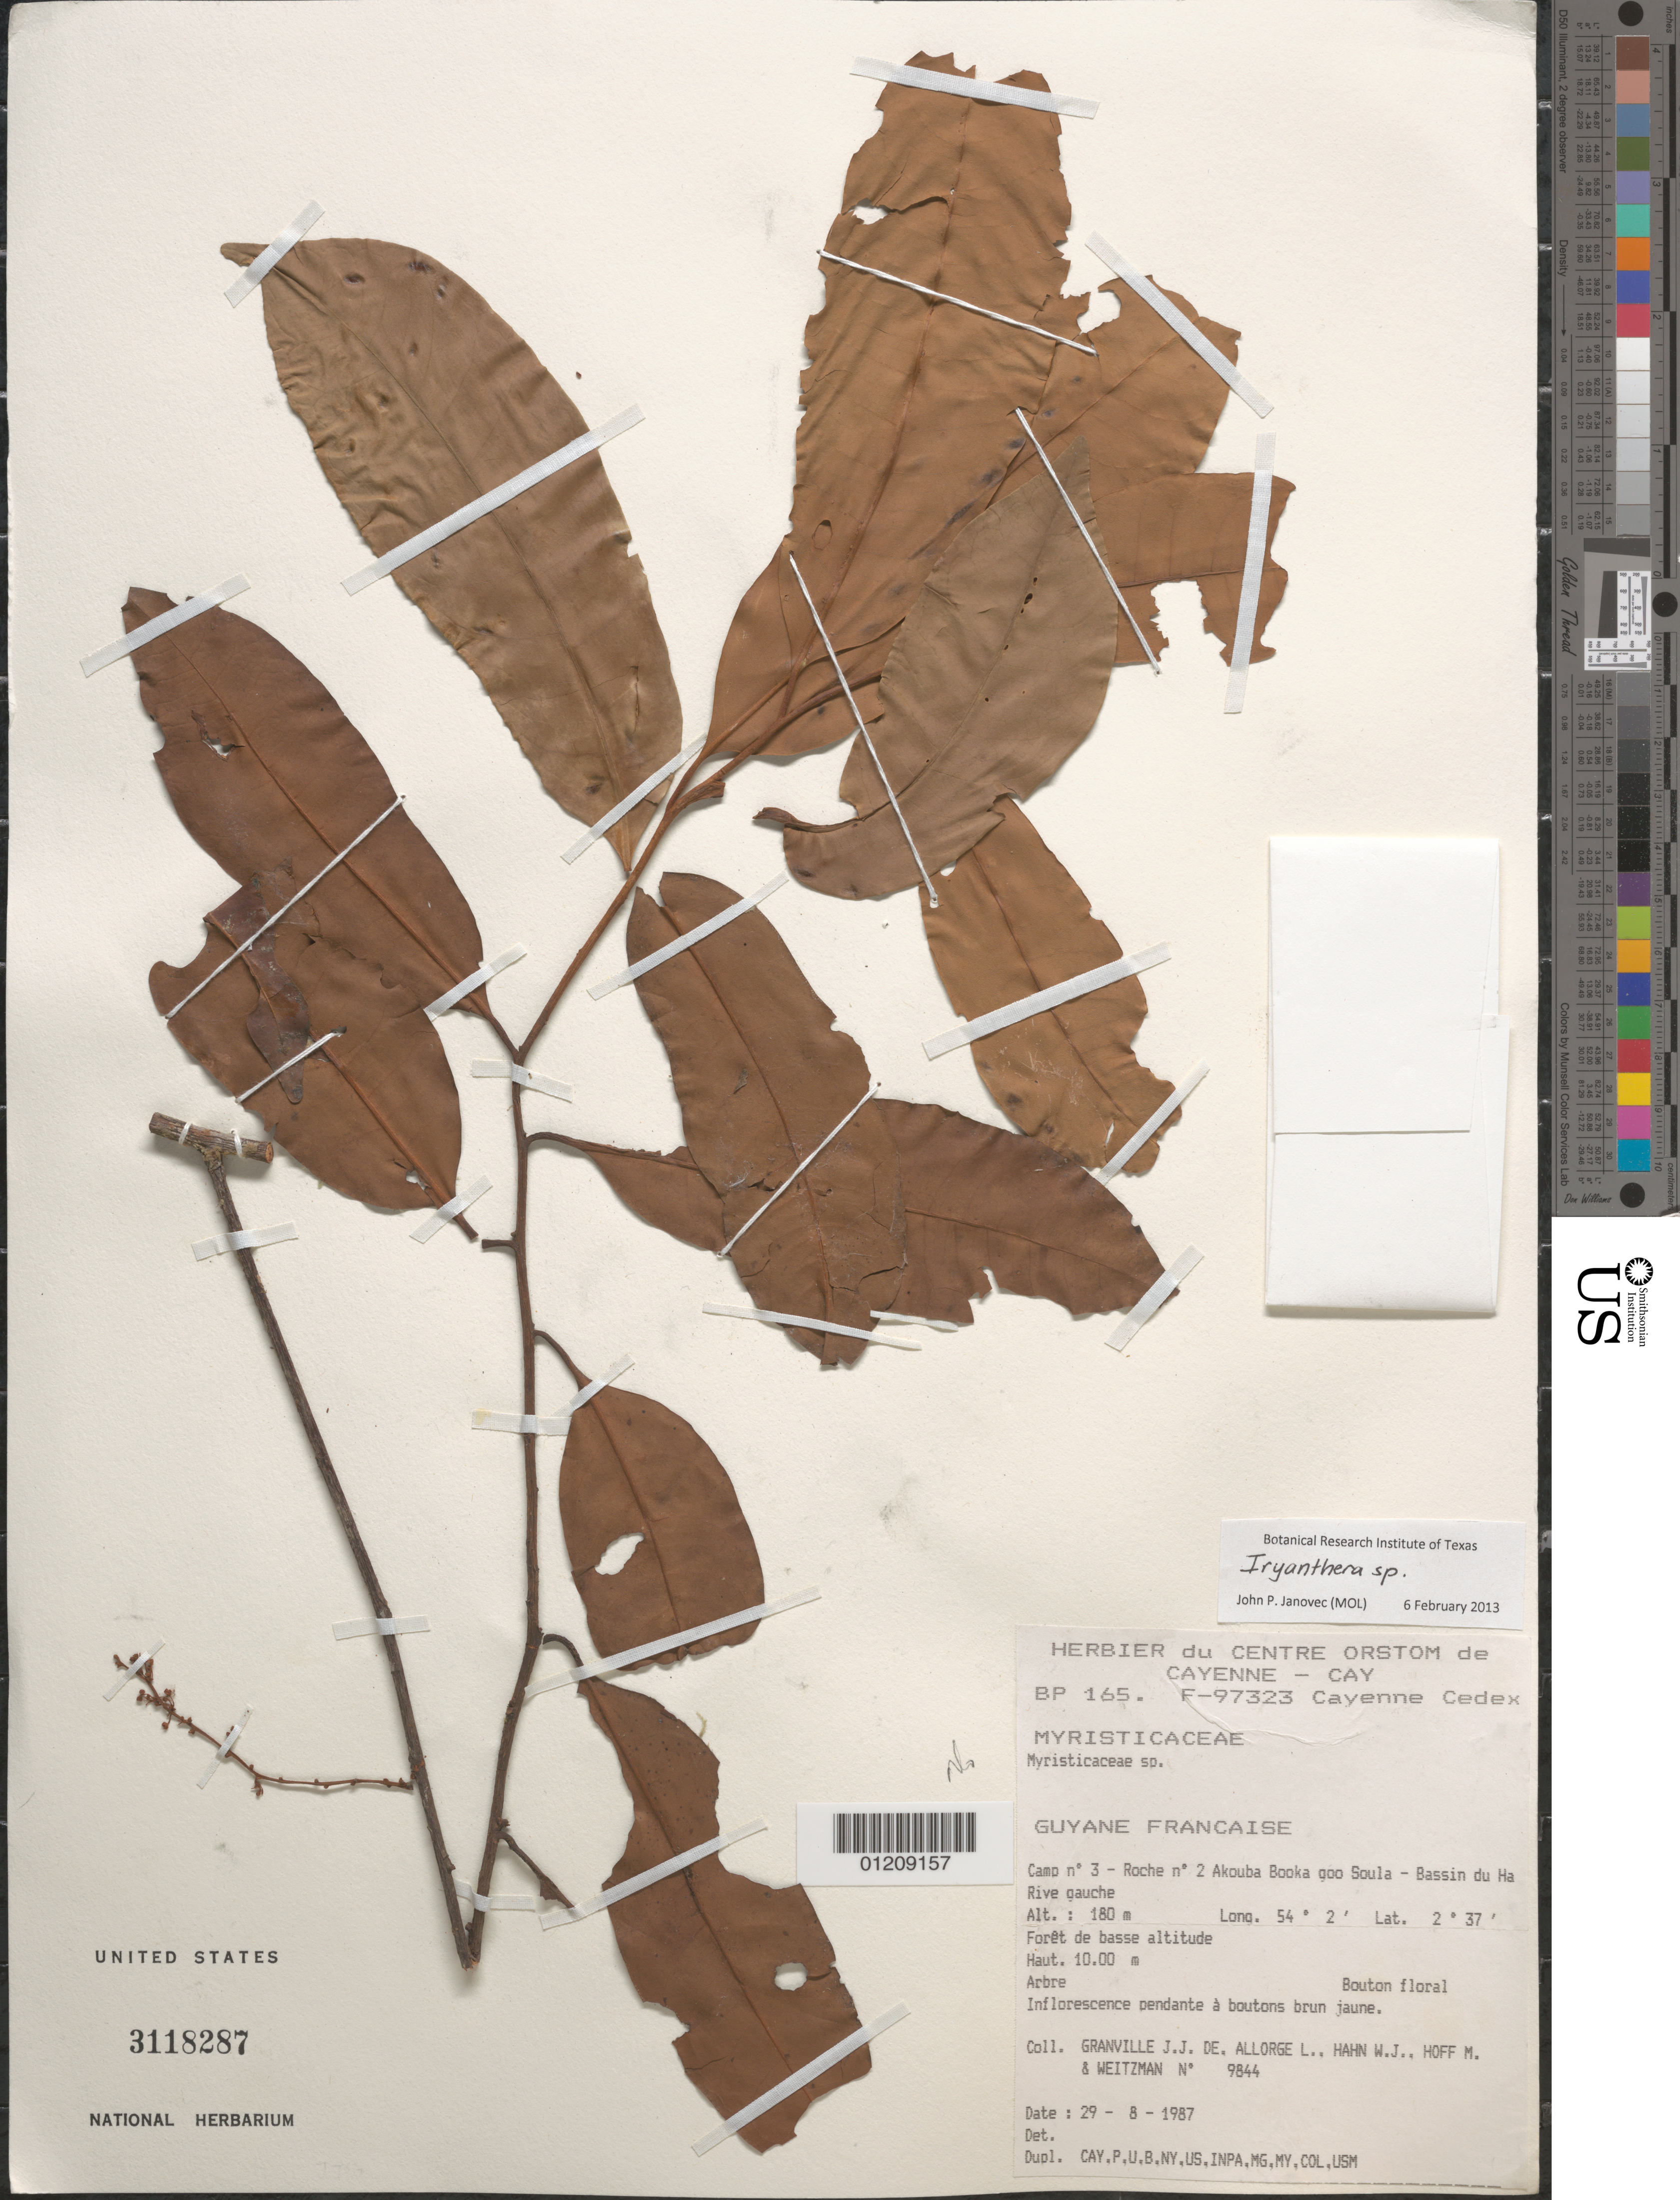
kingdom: Plantae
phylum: Tracheophyta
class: Magnoliopsida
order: Magnoliales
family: Myristicaceae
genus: Iryanthera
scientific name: Iryanthera sp.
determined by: Janovec, J. P.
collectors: J.-J. de Granville, L. Allorge, W. J. Hahn, M. Hoff & A. L. Weitzman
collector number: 9844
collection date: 1987-08-29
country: French Guiana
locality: Camp no. 3, roche no. 2. Akouba Booka goo Soula - Bassin du Ha, Rive gauche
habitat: bouton floral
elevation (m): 180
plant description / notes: CAY,P,U,B,NY,US,INPA,MG,MY,COL,USM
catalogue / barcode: US 3118287